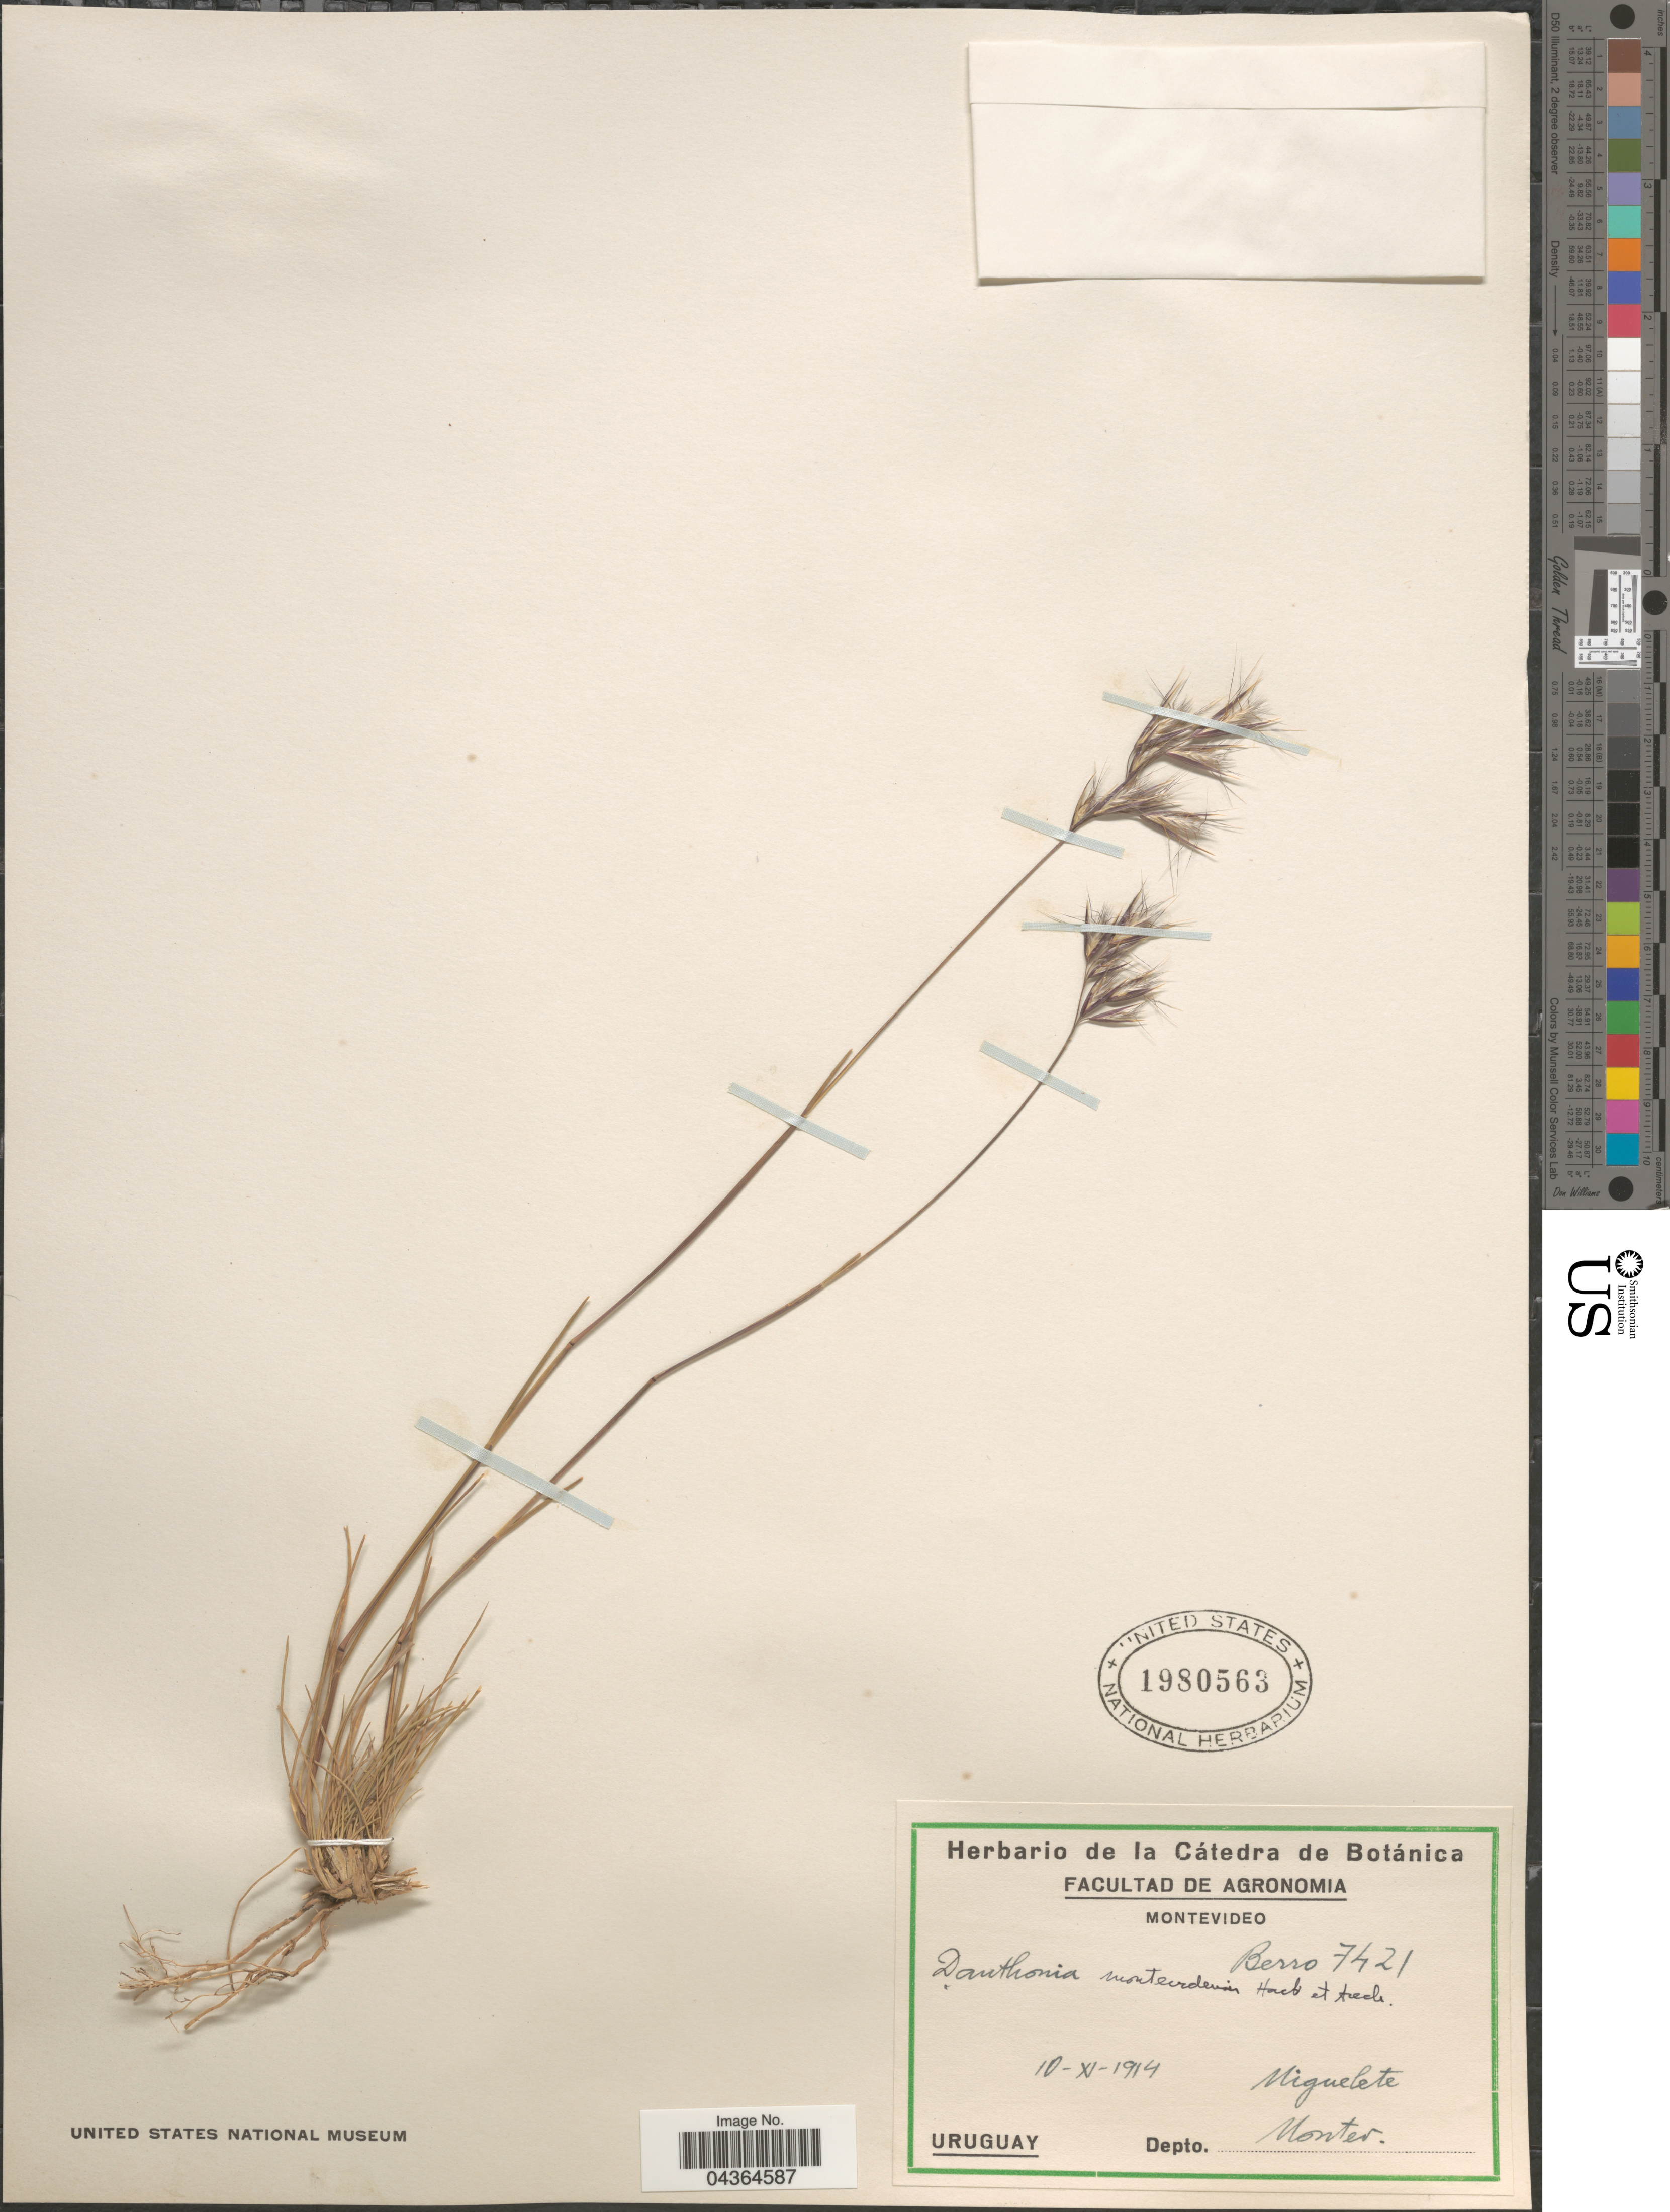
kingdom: Plantae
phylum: Tracheophyta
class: Liliopsida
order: Poales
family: Poaceae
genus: Danthonia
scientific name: Danthonia montevidensis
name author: (Hack.) Arechav.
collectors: Berro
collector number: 7421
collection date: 1914-11-10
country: Uruguay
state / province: Montevideo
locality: Miguelete. Depto. Montev.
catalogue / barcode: US 1980563